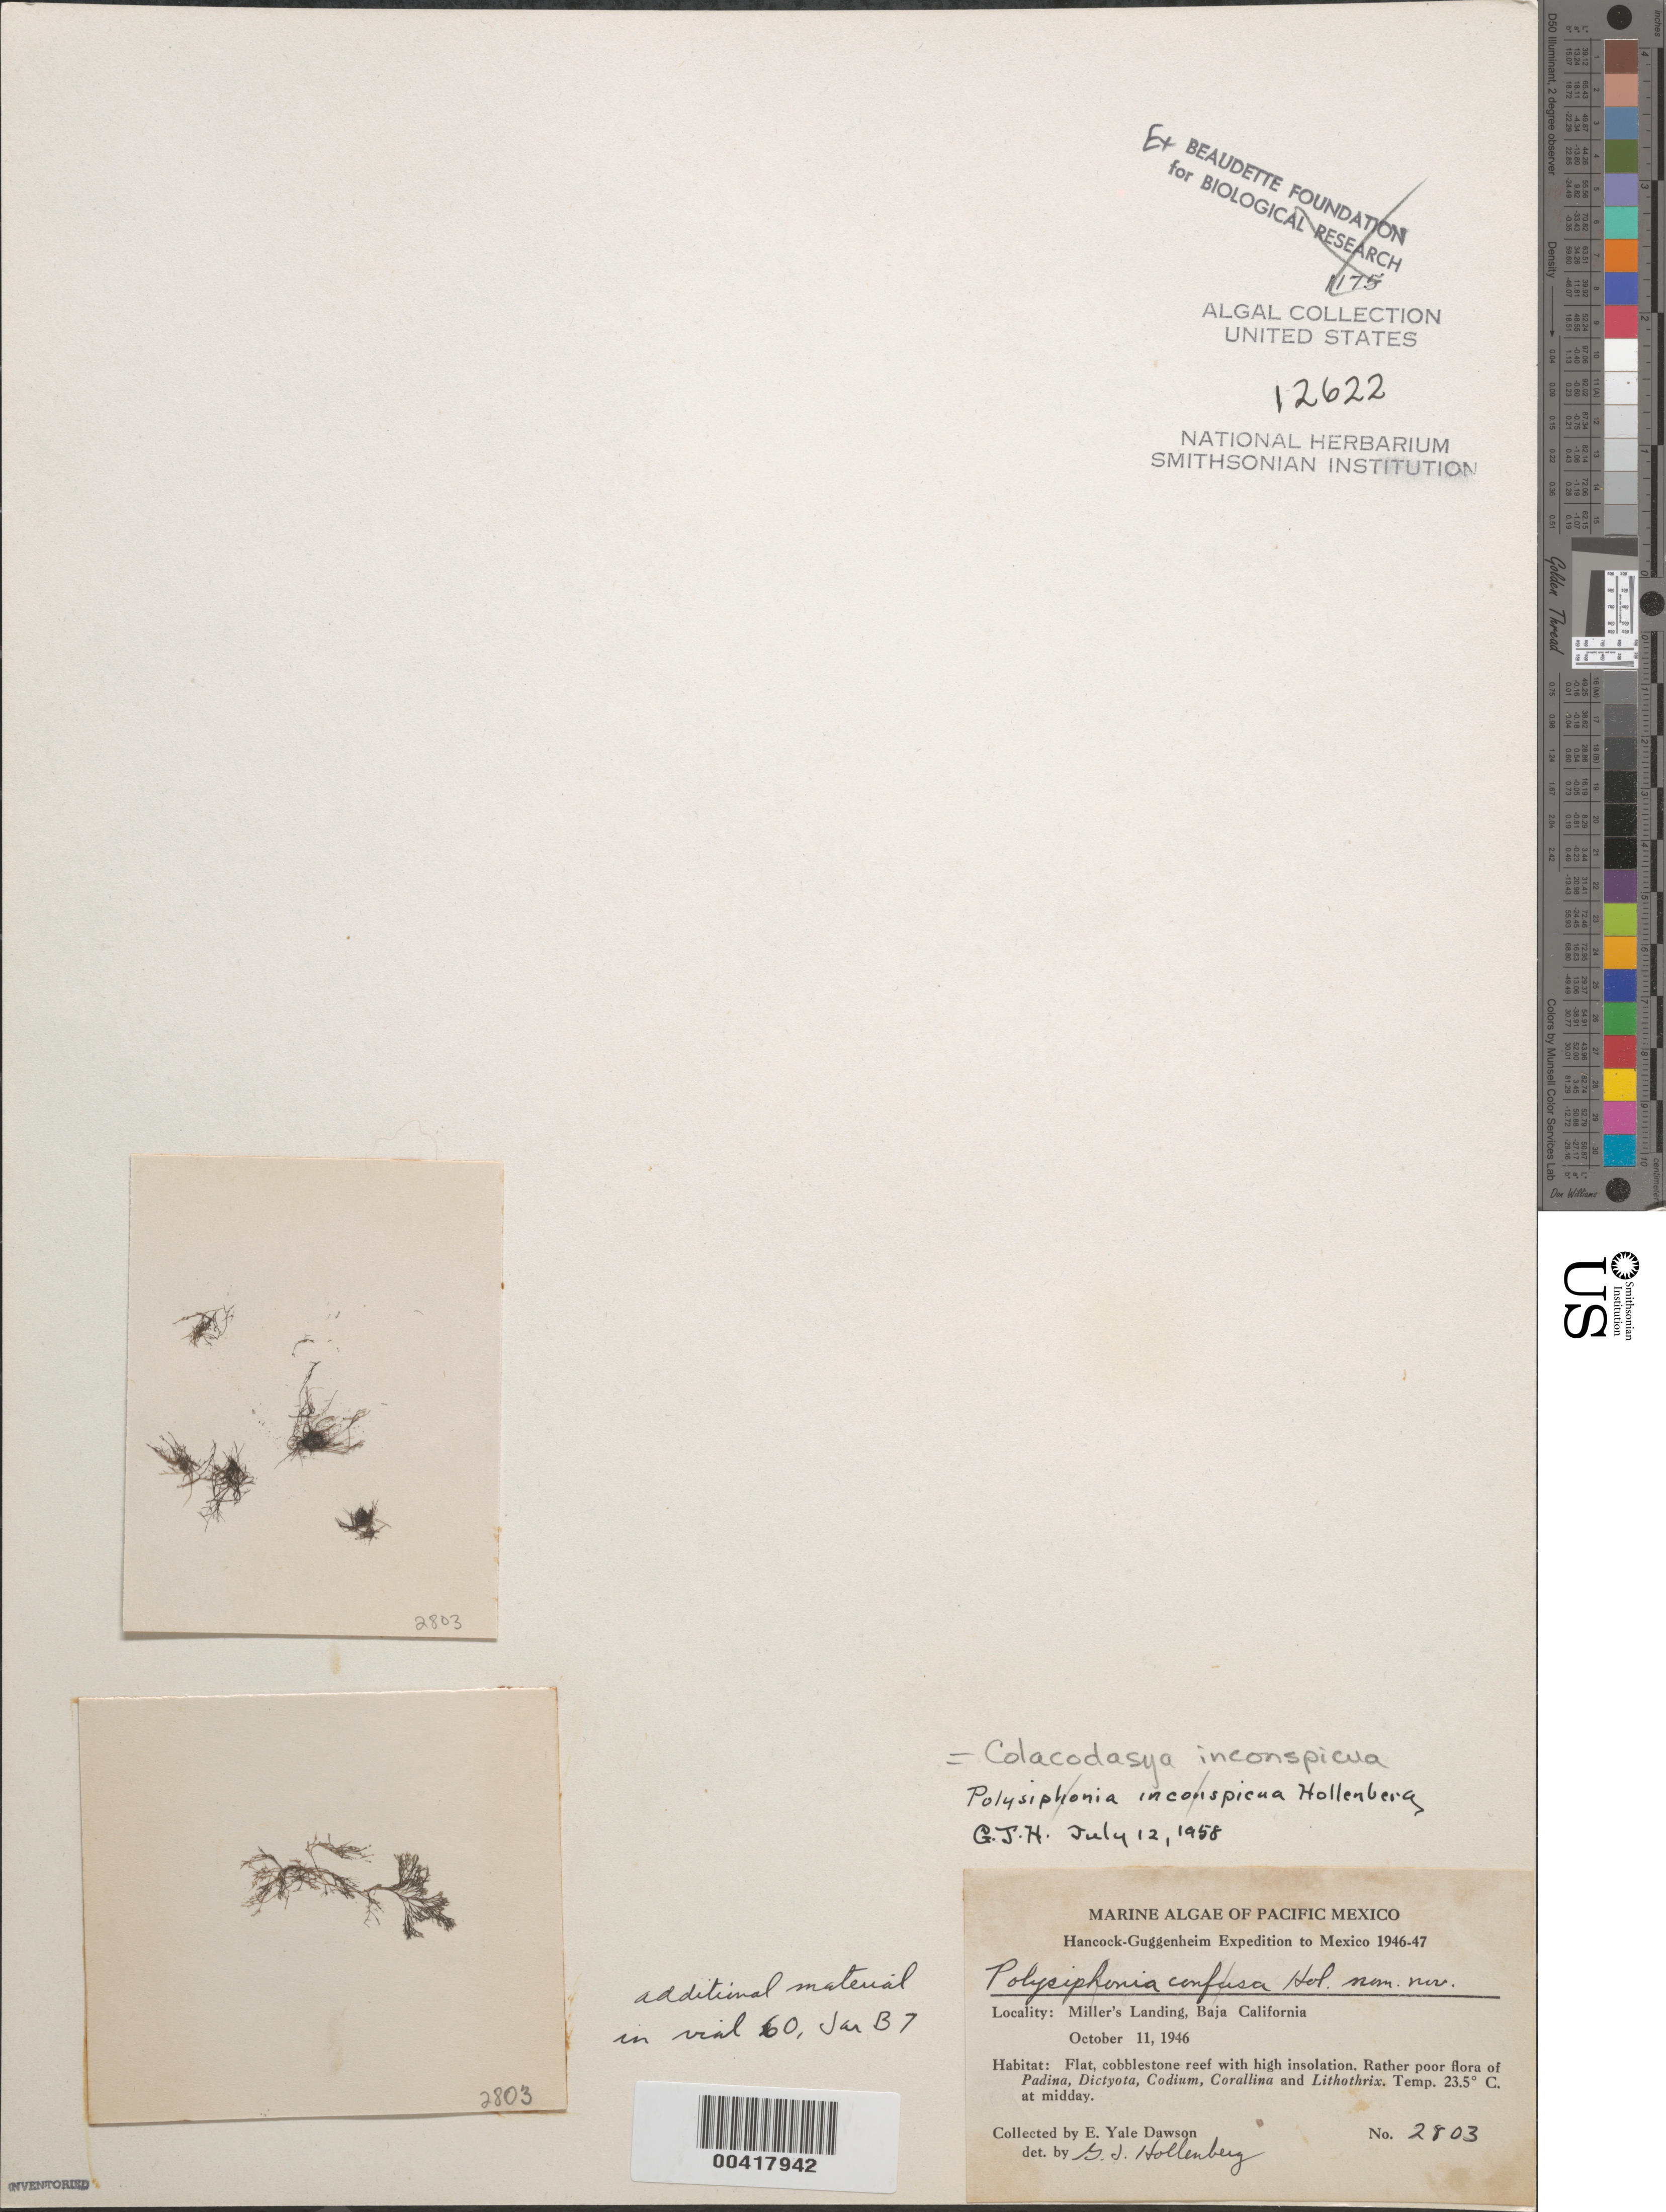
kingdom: Plantae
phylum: Rhodophyta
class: Florideophyceae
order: Ceramiales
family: Dasyaceae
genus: Colacodasya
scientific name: Colacodasya inconspicua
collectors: E. Y. Dawson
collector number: EYD 2803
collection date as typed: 11 Oct 1946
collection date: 1946-10-11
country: Mexico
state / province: Baja California Sur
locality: Miller's Landing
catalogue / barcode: US 12622